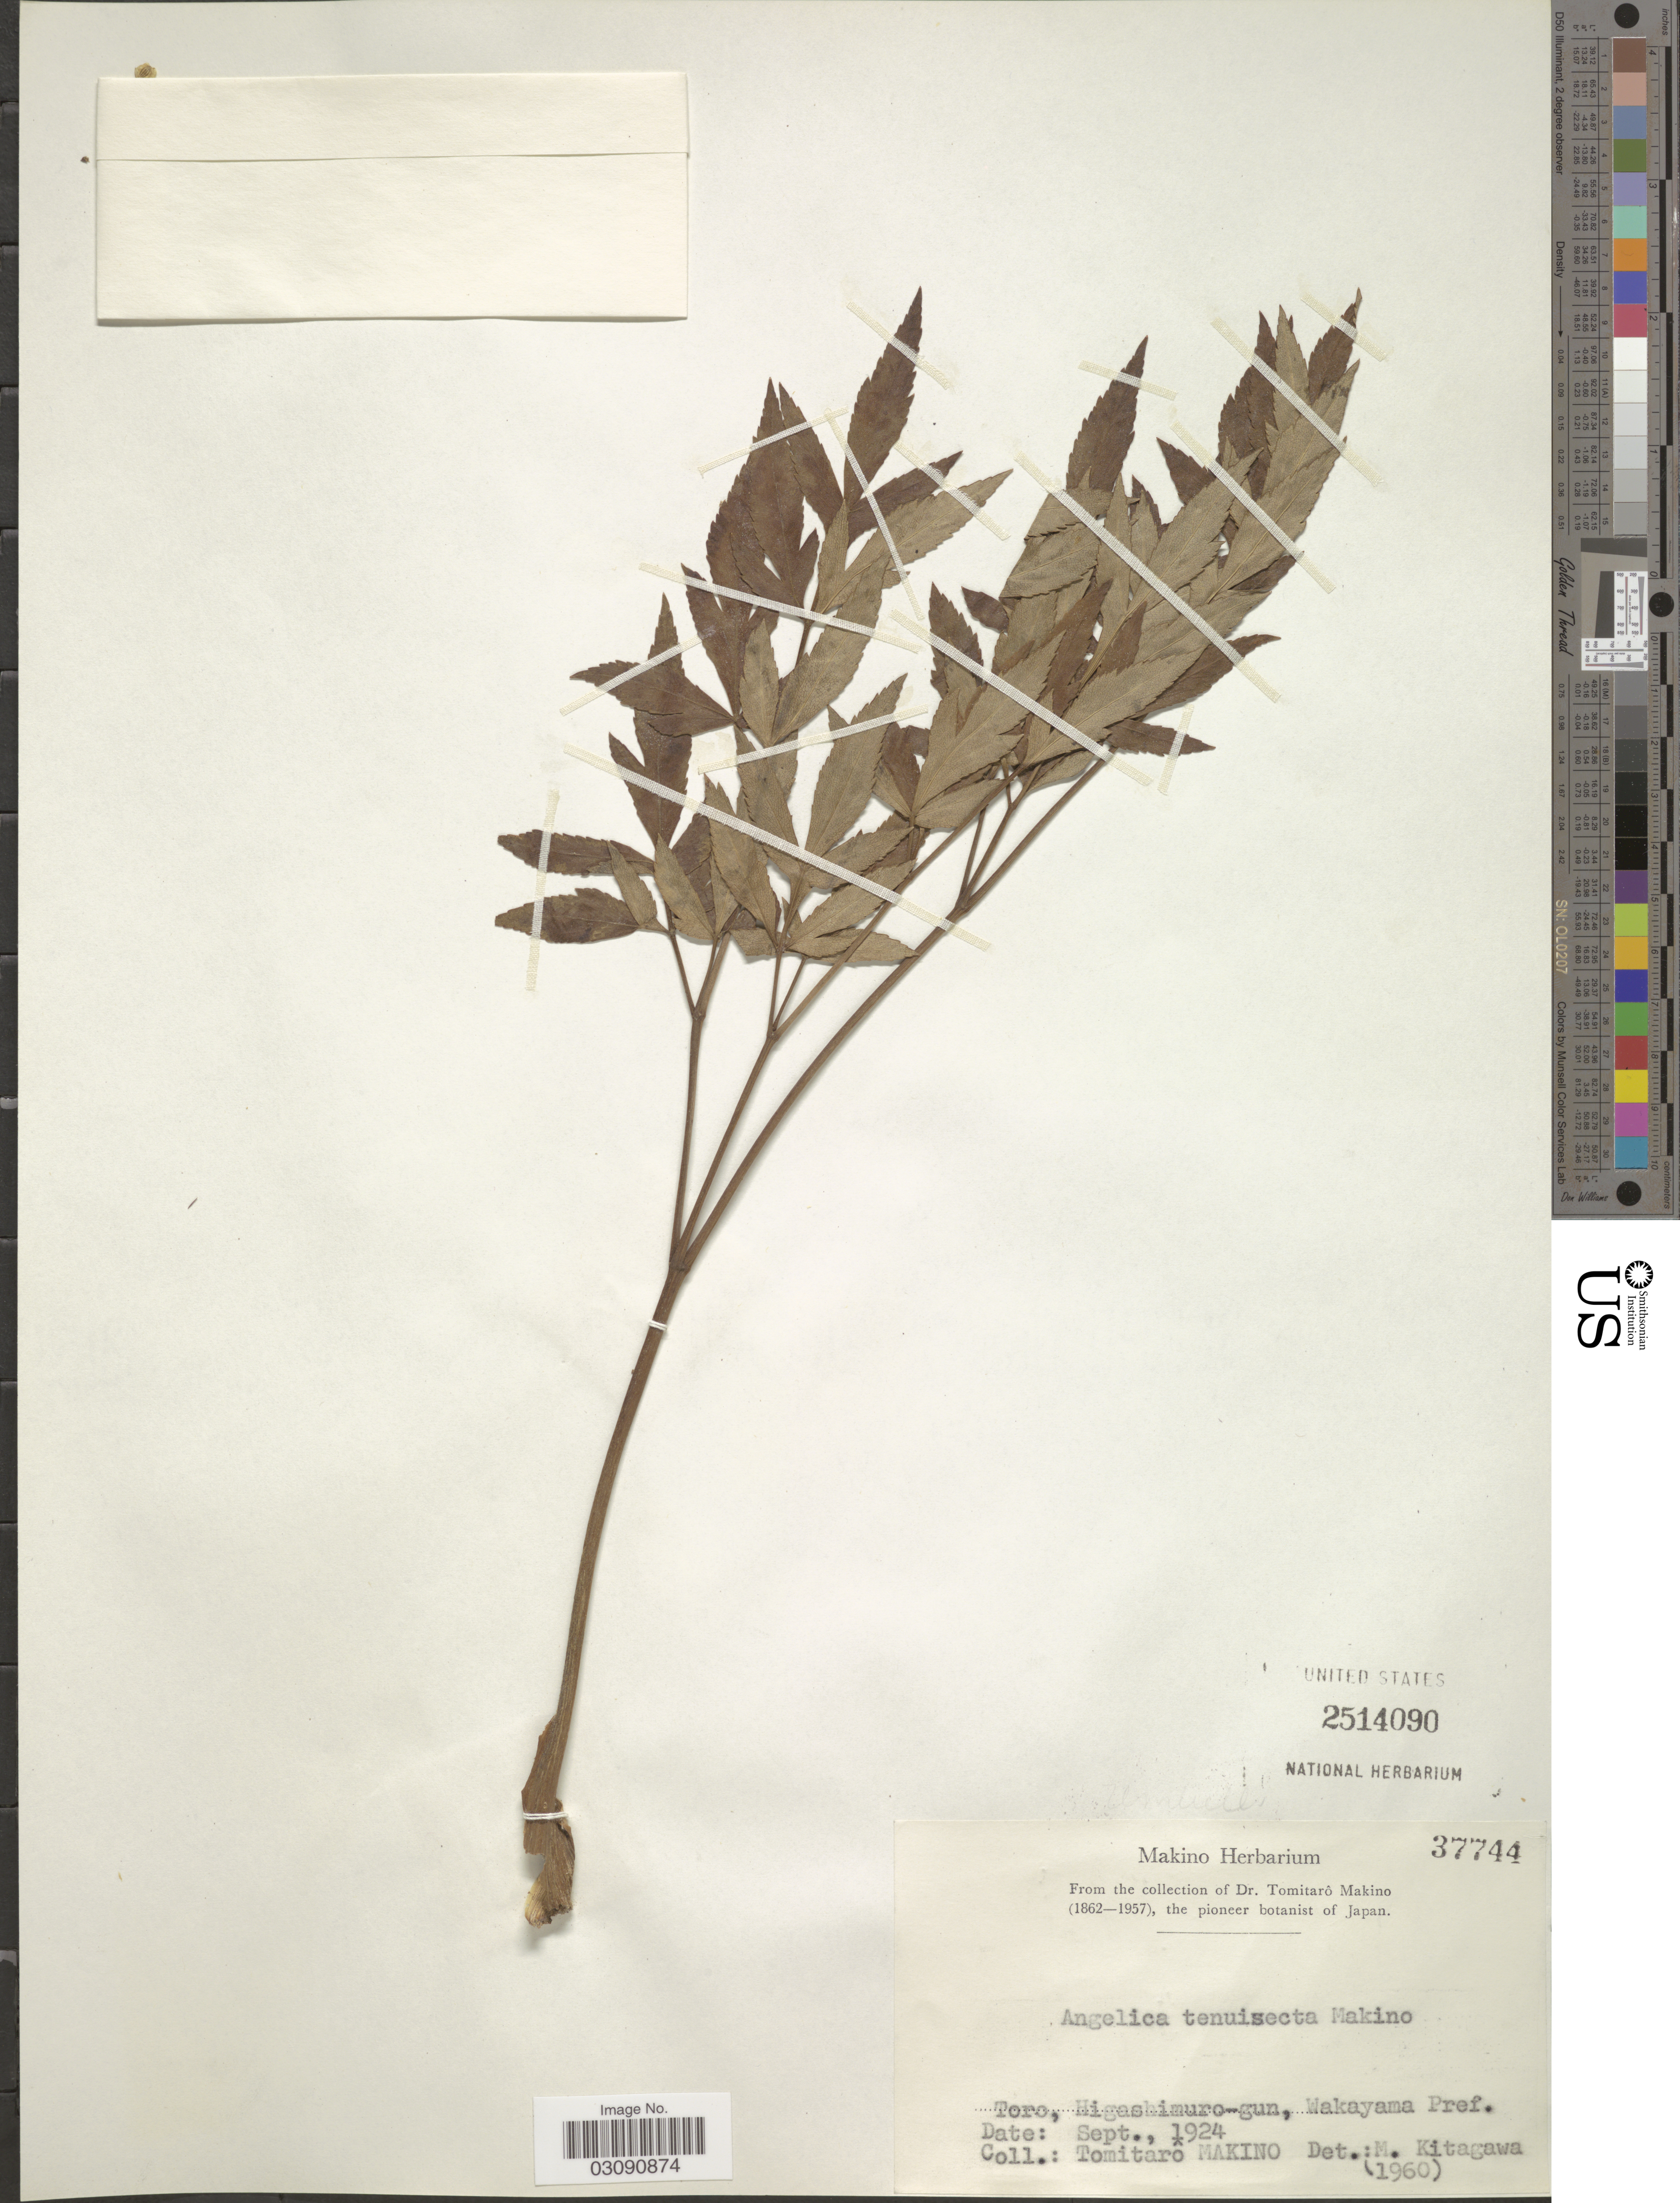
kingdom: Plantae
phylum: Tracheophyta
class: Magnoliopsida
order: Apiales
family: Apiaceae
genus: Angelica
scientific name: Angelica tenuisecta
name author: (Makino) Makino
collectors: T. Makino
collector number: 37744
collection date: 1924-09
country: Japan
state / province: Wakayama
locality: Toro, Higashumuro-gun, Wakayama Pref.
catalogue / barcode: US 2514090